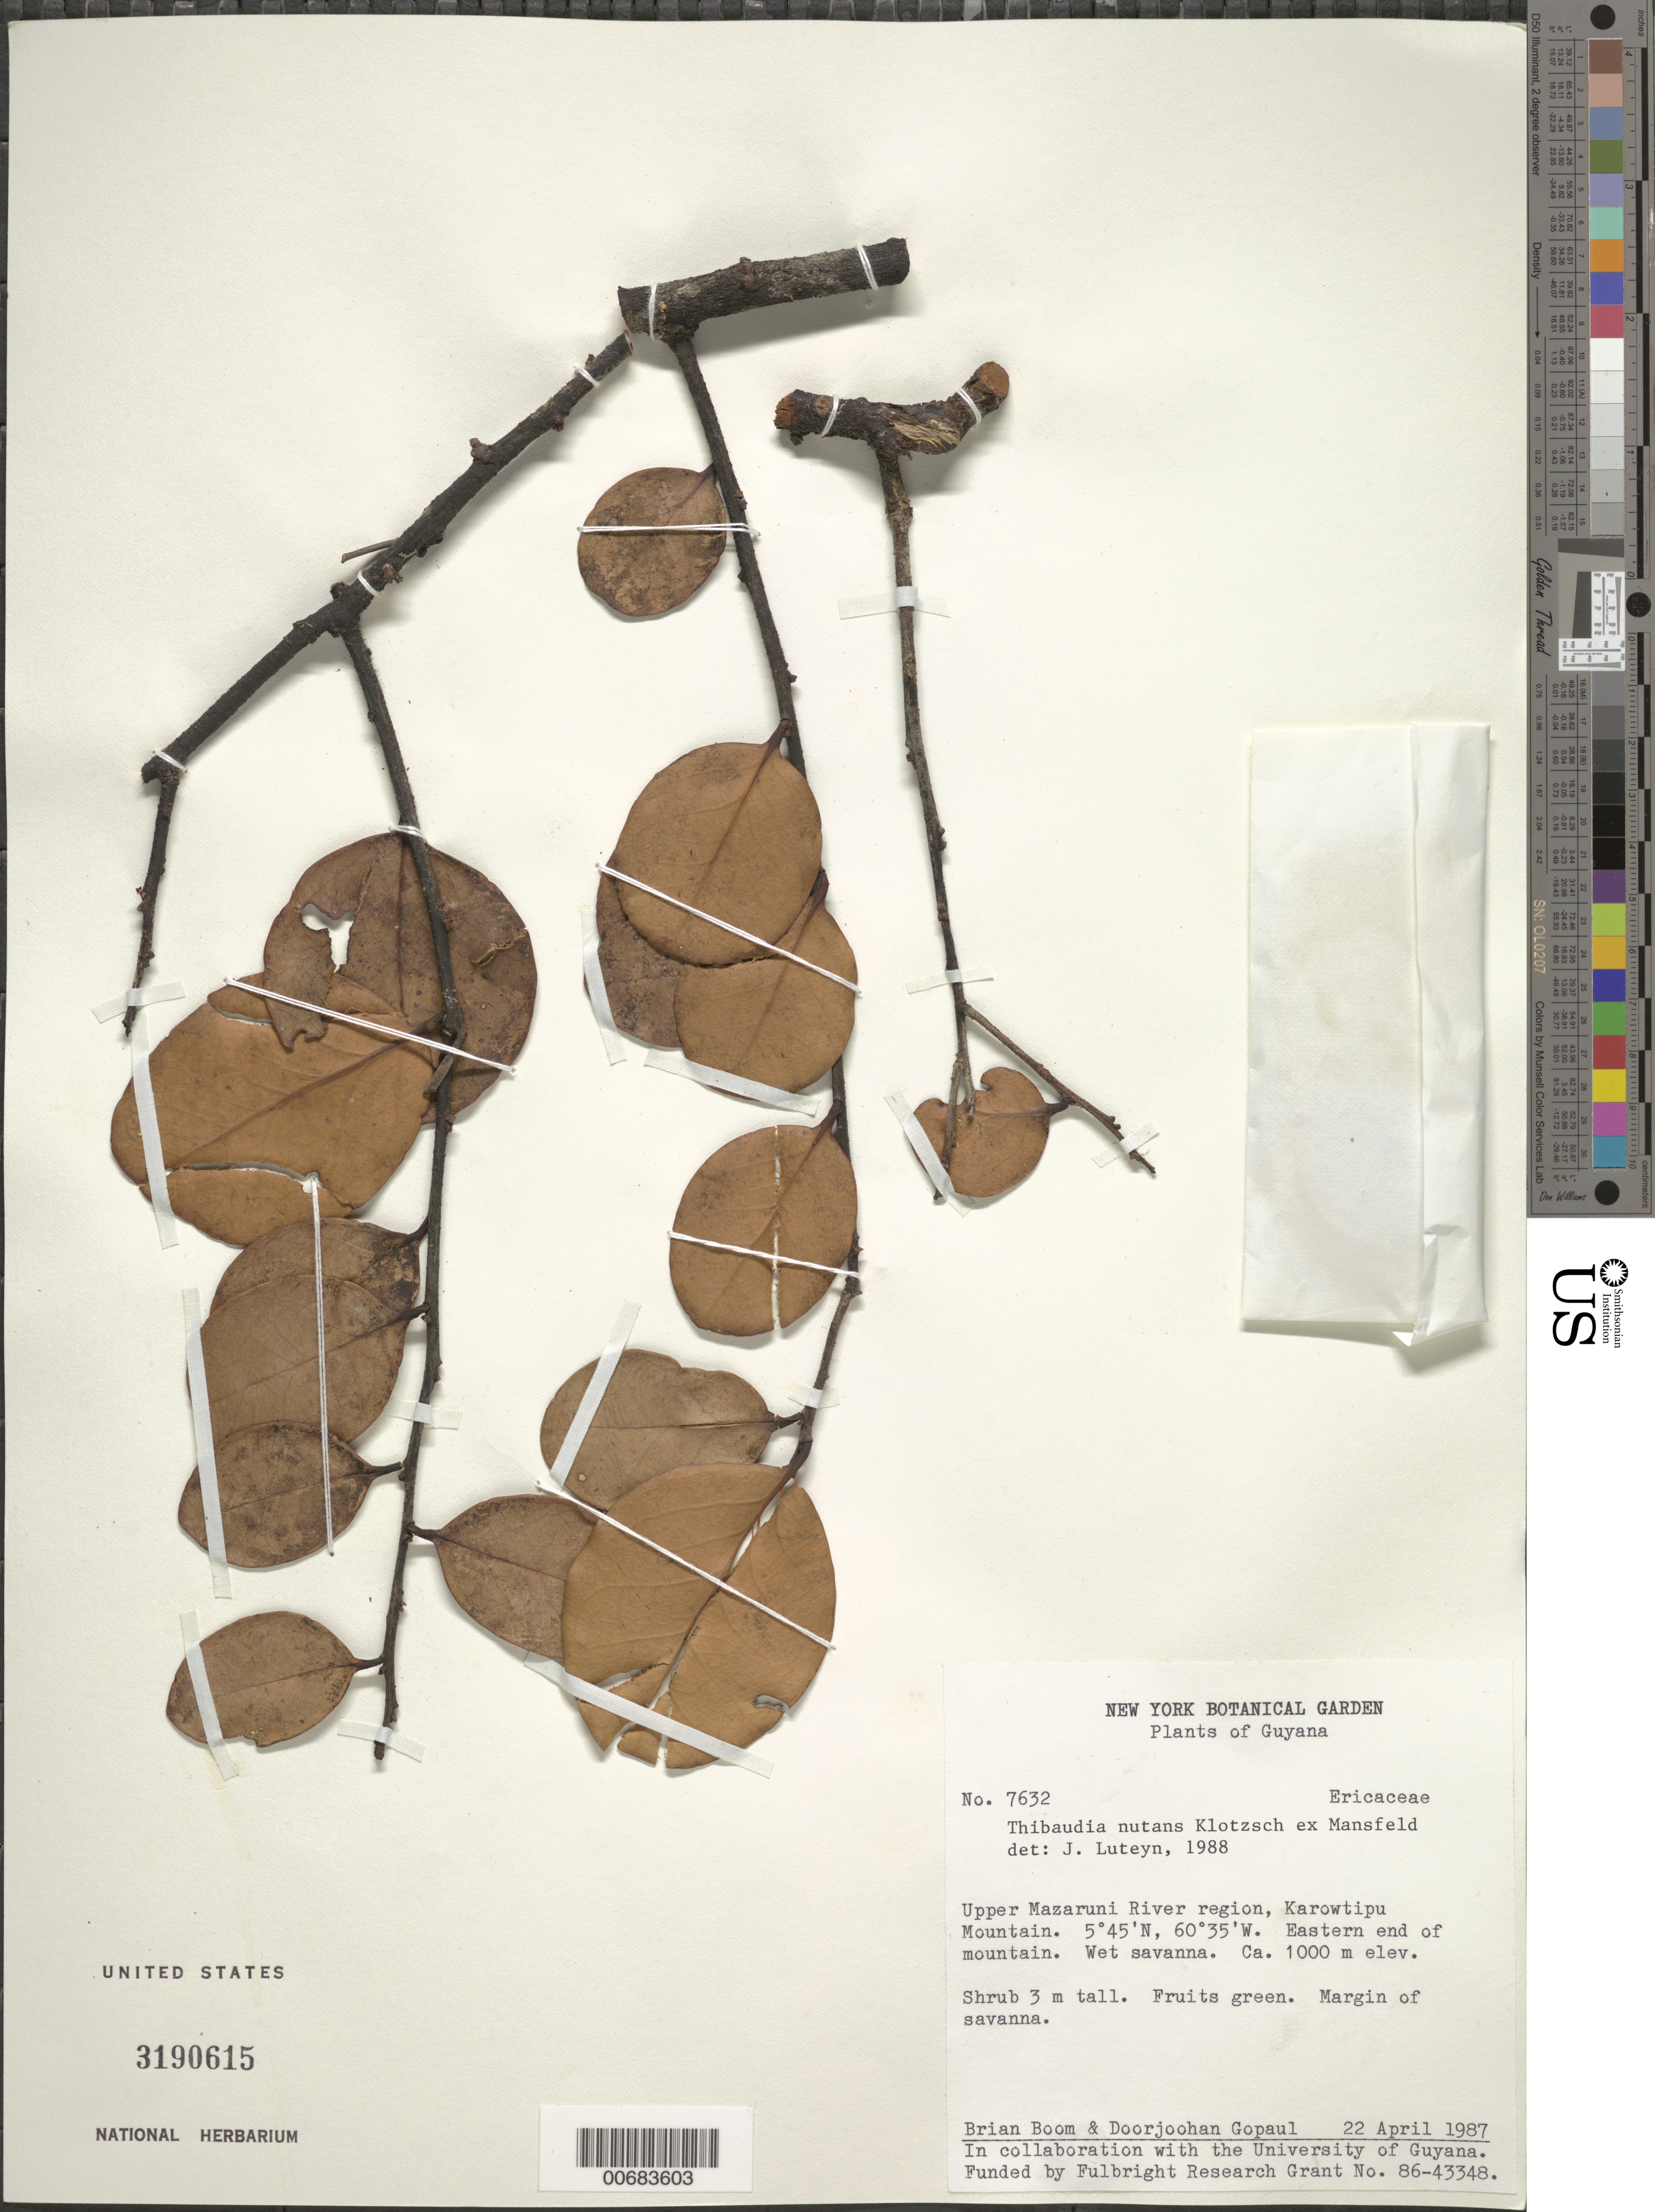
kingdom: Plantae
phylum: Tracheophyta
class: Magnoliopsida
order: Ericales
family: Ericaceae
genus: Thibaudia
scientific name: Thibaudia nutans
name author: Klotzsch ex Mansf.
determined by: Luteyn, J. L.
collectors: B. M. Boom & D. Gopaul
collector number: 7632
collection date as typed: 22-Apr-87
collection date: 1987-04-22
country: Guyana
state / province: Cuyuni-Mazaruni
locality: Karowtipu Mt., upper Mazaruni R. region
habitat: Margin of wet savanna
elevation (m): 1000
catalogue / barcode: US 3190615